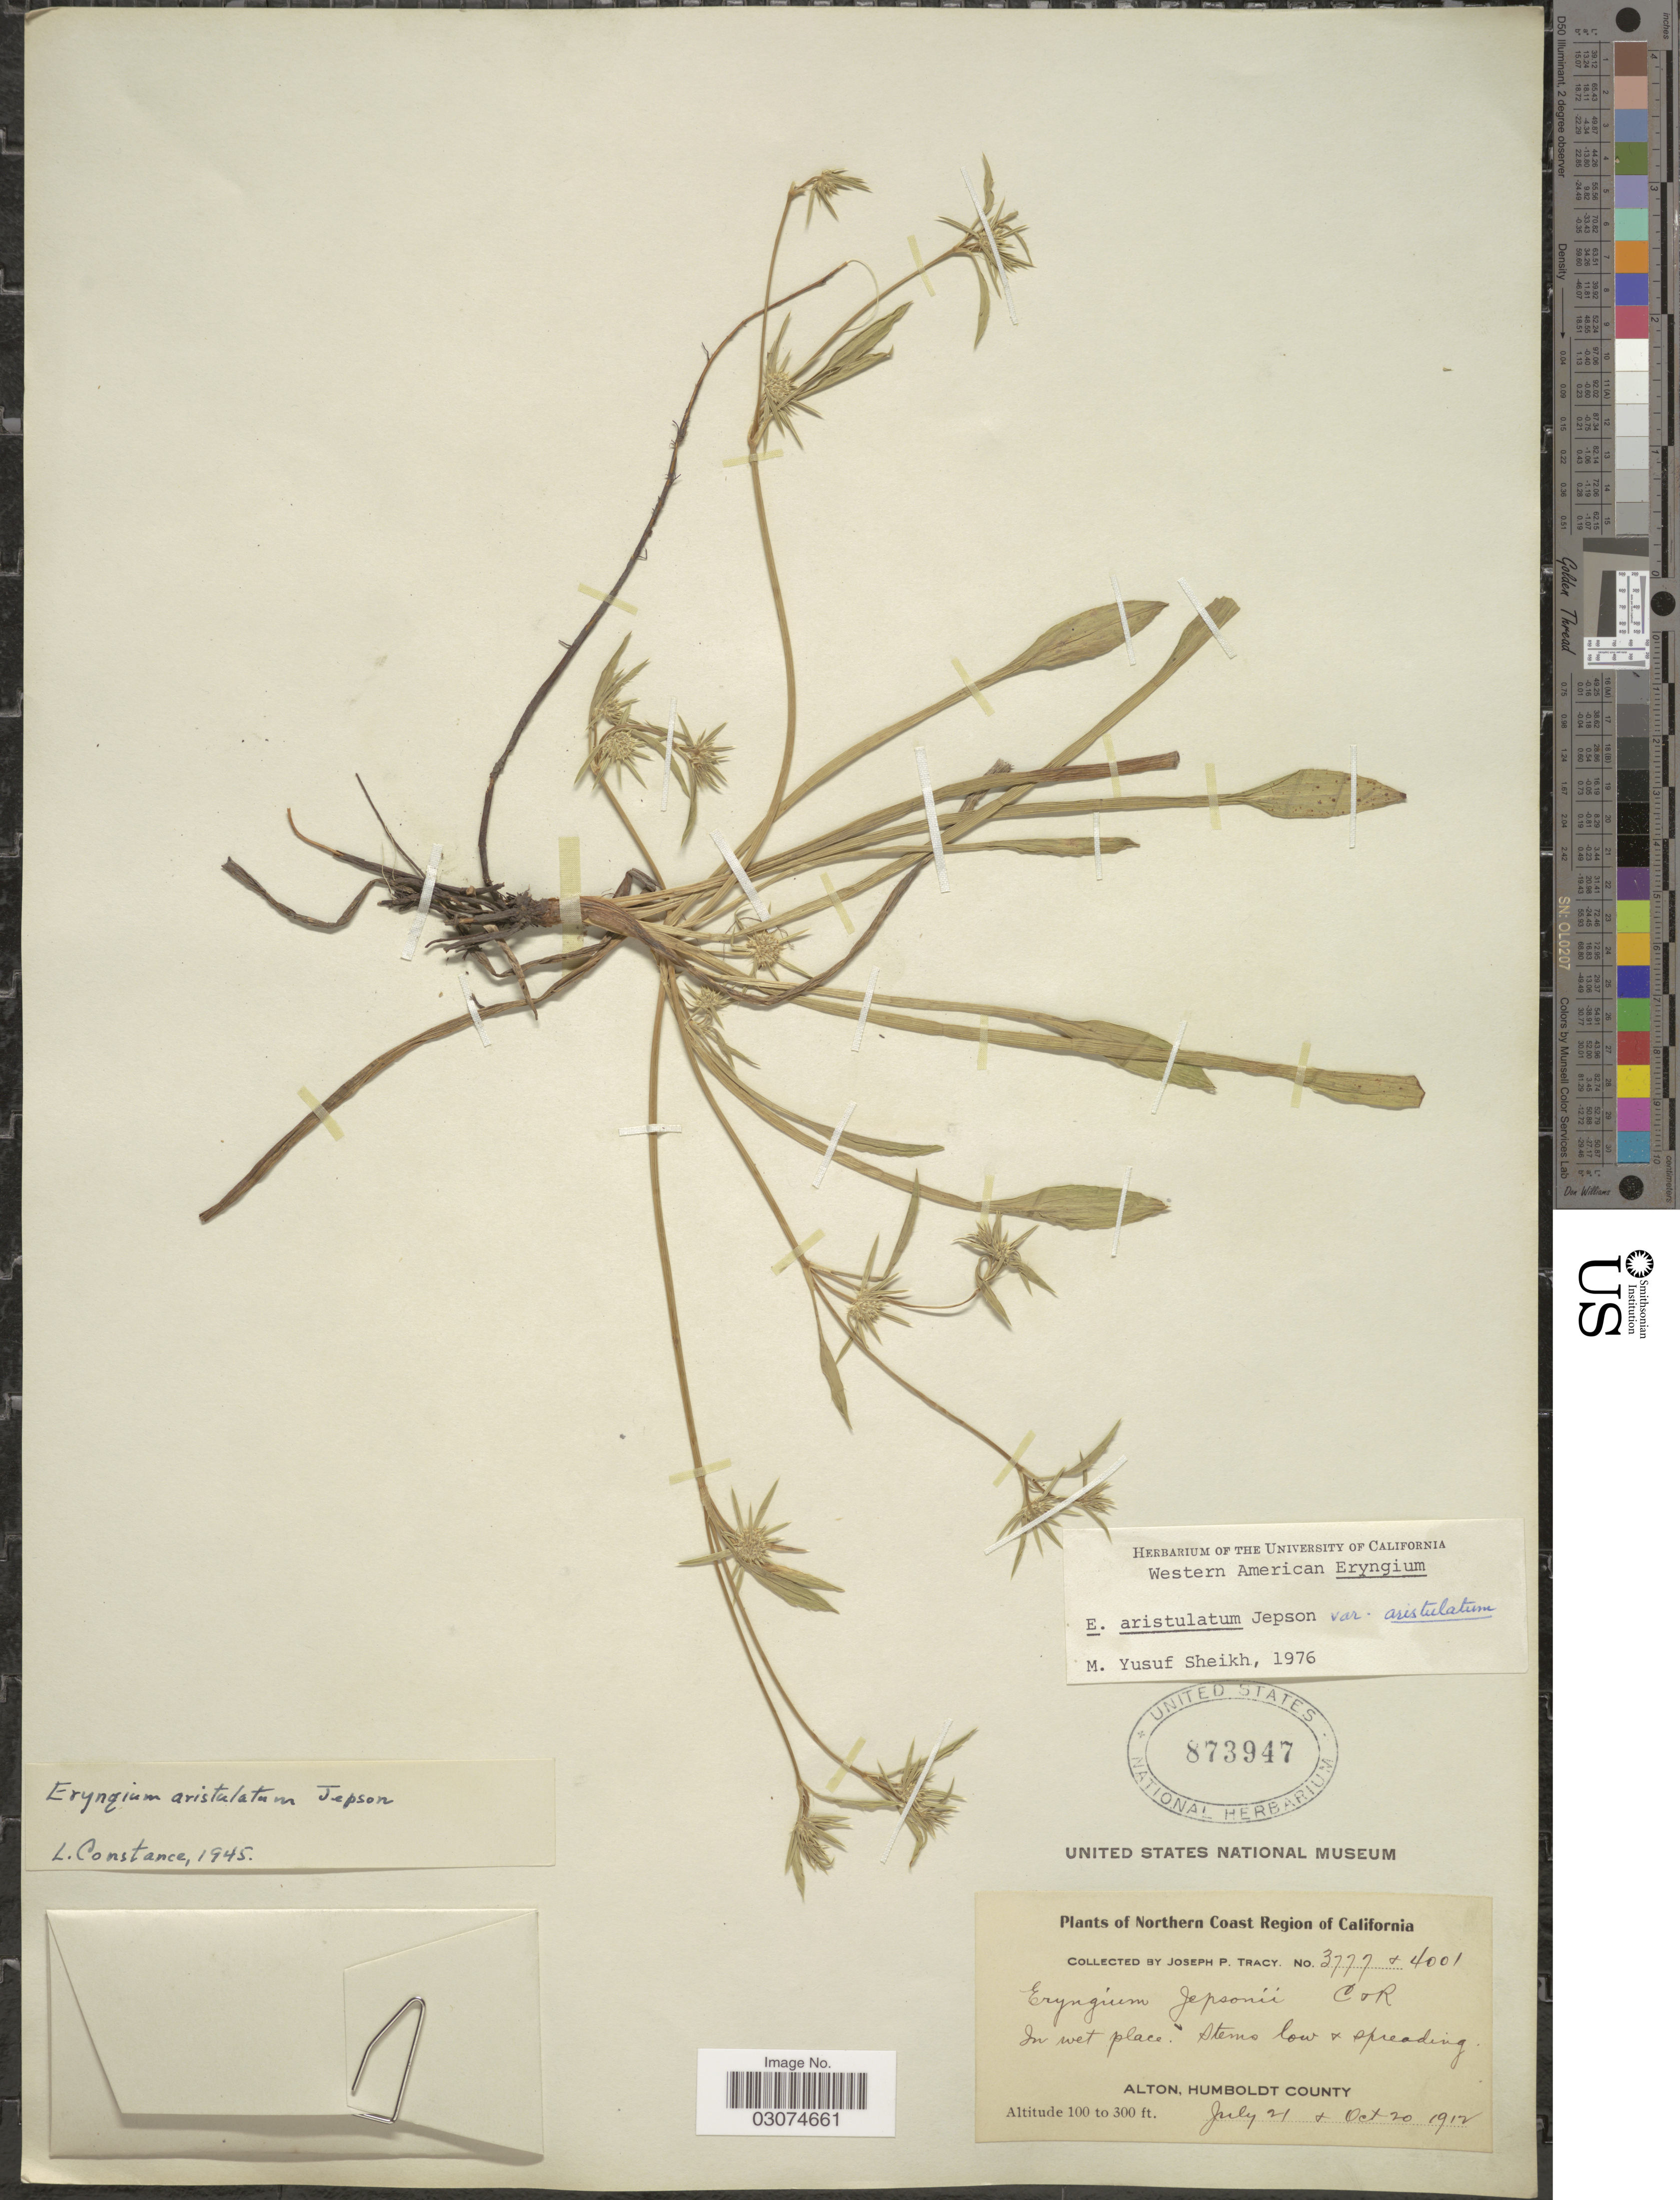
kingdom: Plantae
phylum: Tracheophyta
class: Magnoliopsida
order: Apiales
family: Apiaceae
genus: Eryngium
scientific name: Eryngium aristulatum var. aristulatum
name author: Jeps.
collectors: J. Tracy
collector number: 3777/4001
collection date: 1912-07-21/1912-10-20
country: United States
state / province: California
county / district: Humboldt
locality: Northern Coast Region of California. Alton, Humboldt County.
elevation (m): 30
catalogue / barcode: US 873947